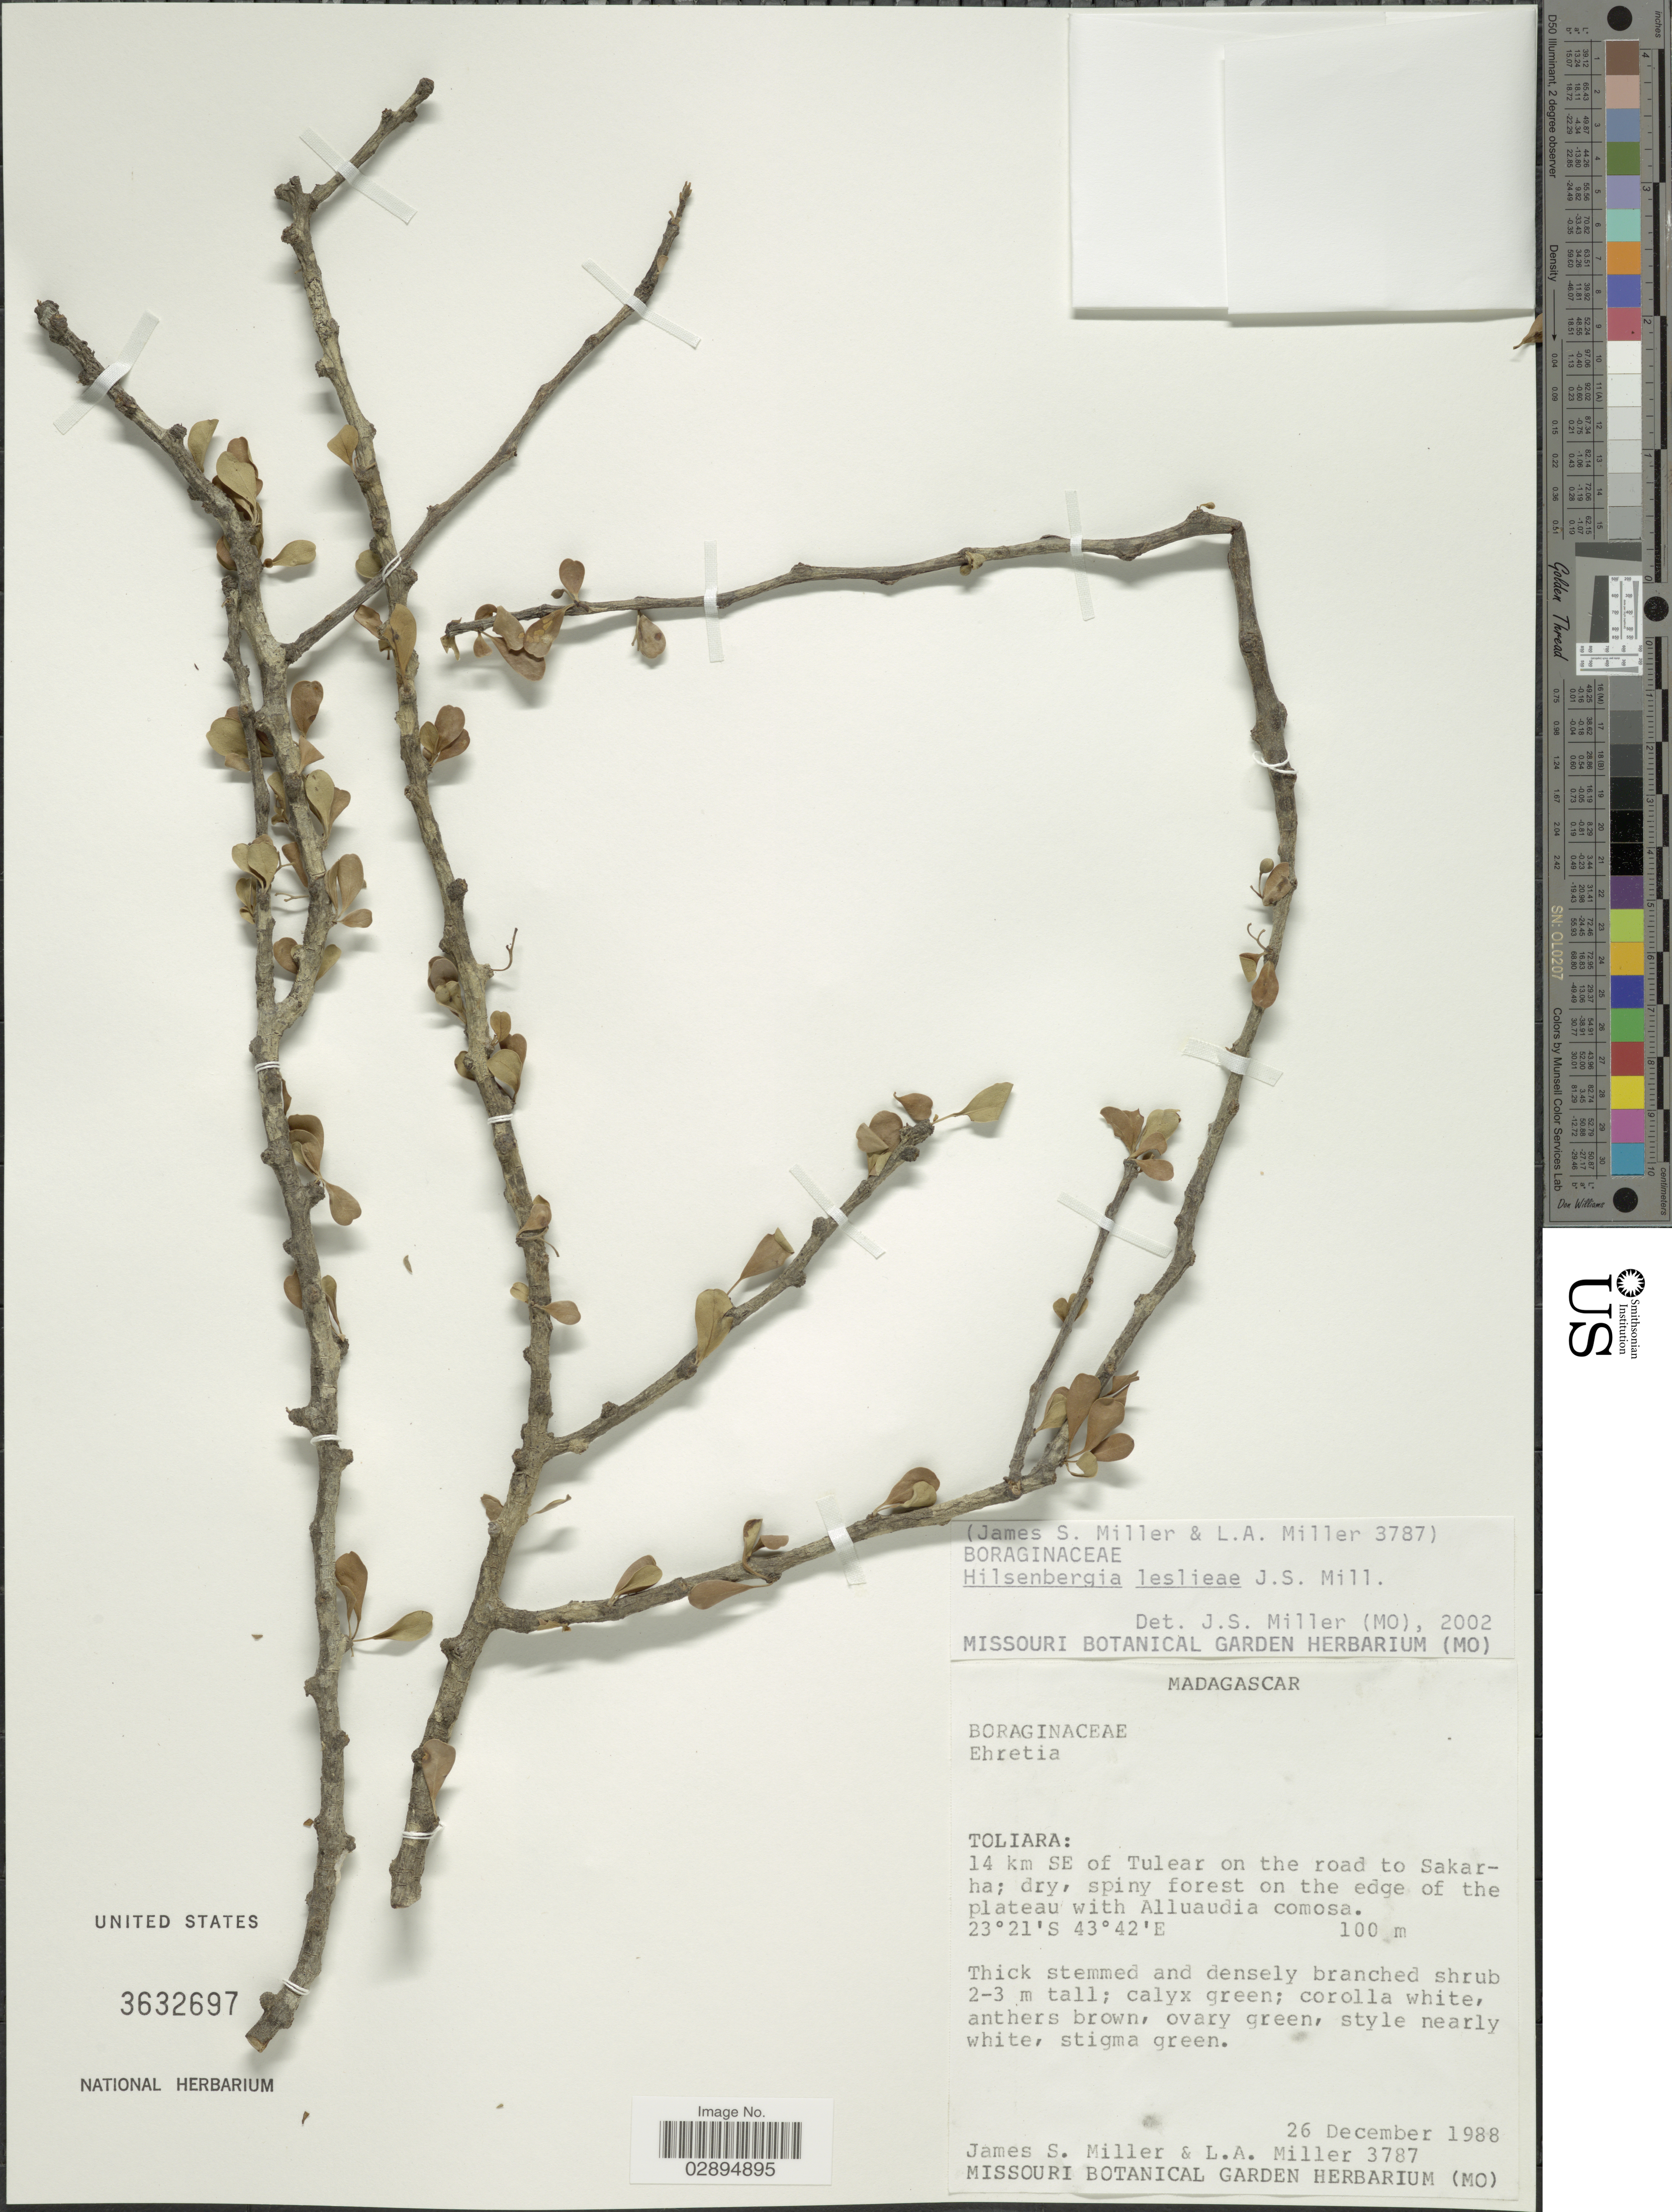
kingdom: Plantae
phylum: Tracheophyta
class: Magnoliopsida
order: Boraginales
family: Ehretiaceae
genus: Bourreria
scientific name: Bourreria leslieae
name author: (J.S. Mill.) J.S. Mill. & Gottschling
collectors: J. S. Miller & L. A. Miller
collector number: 3787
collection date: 1988-12-26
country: Madagascar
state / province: Atsimo-Andrefana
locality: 14 km SE of Tulear on the road to Sakarha.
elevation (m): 100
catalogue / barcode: US 3632697